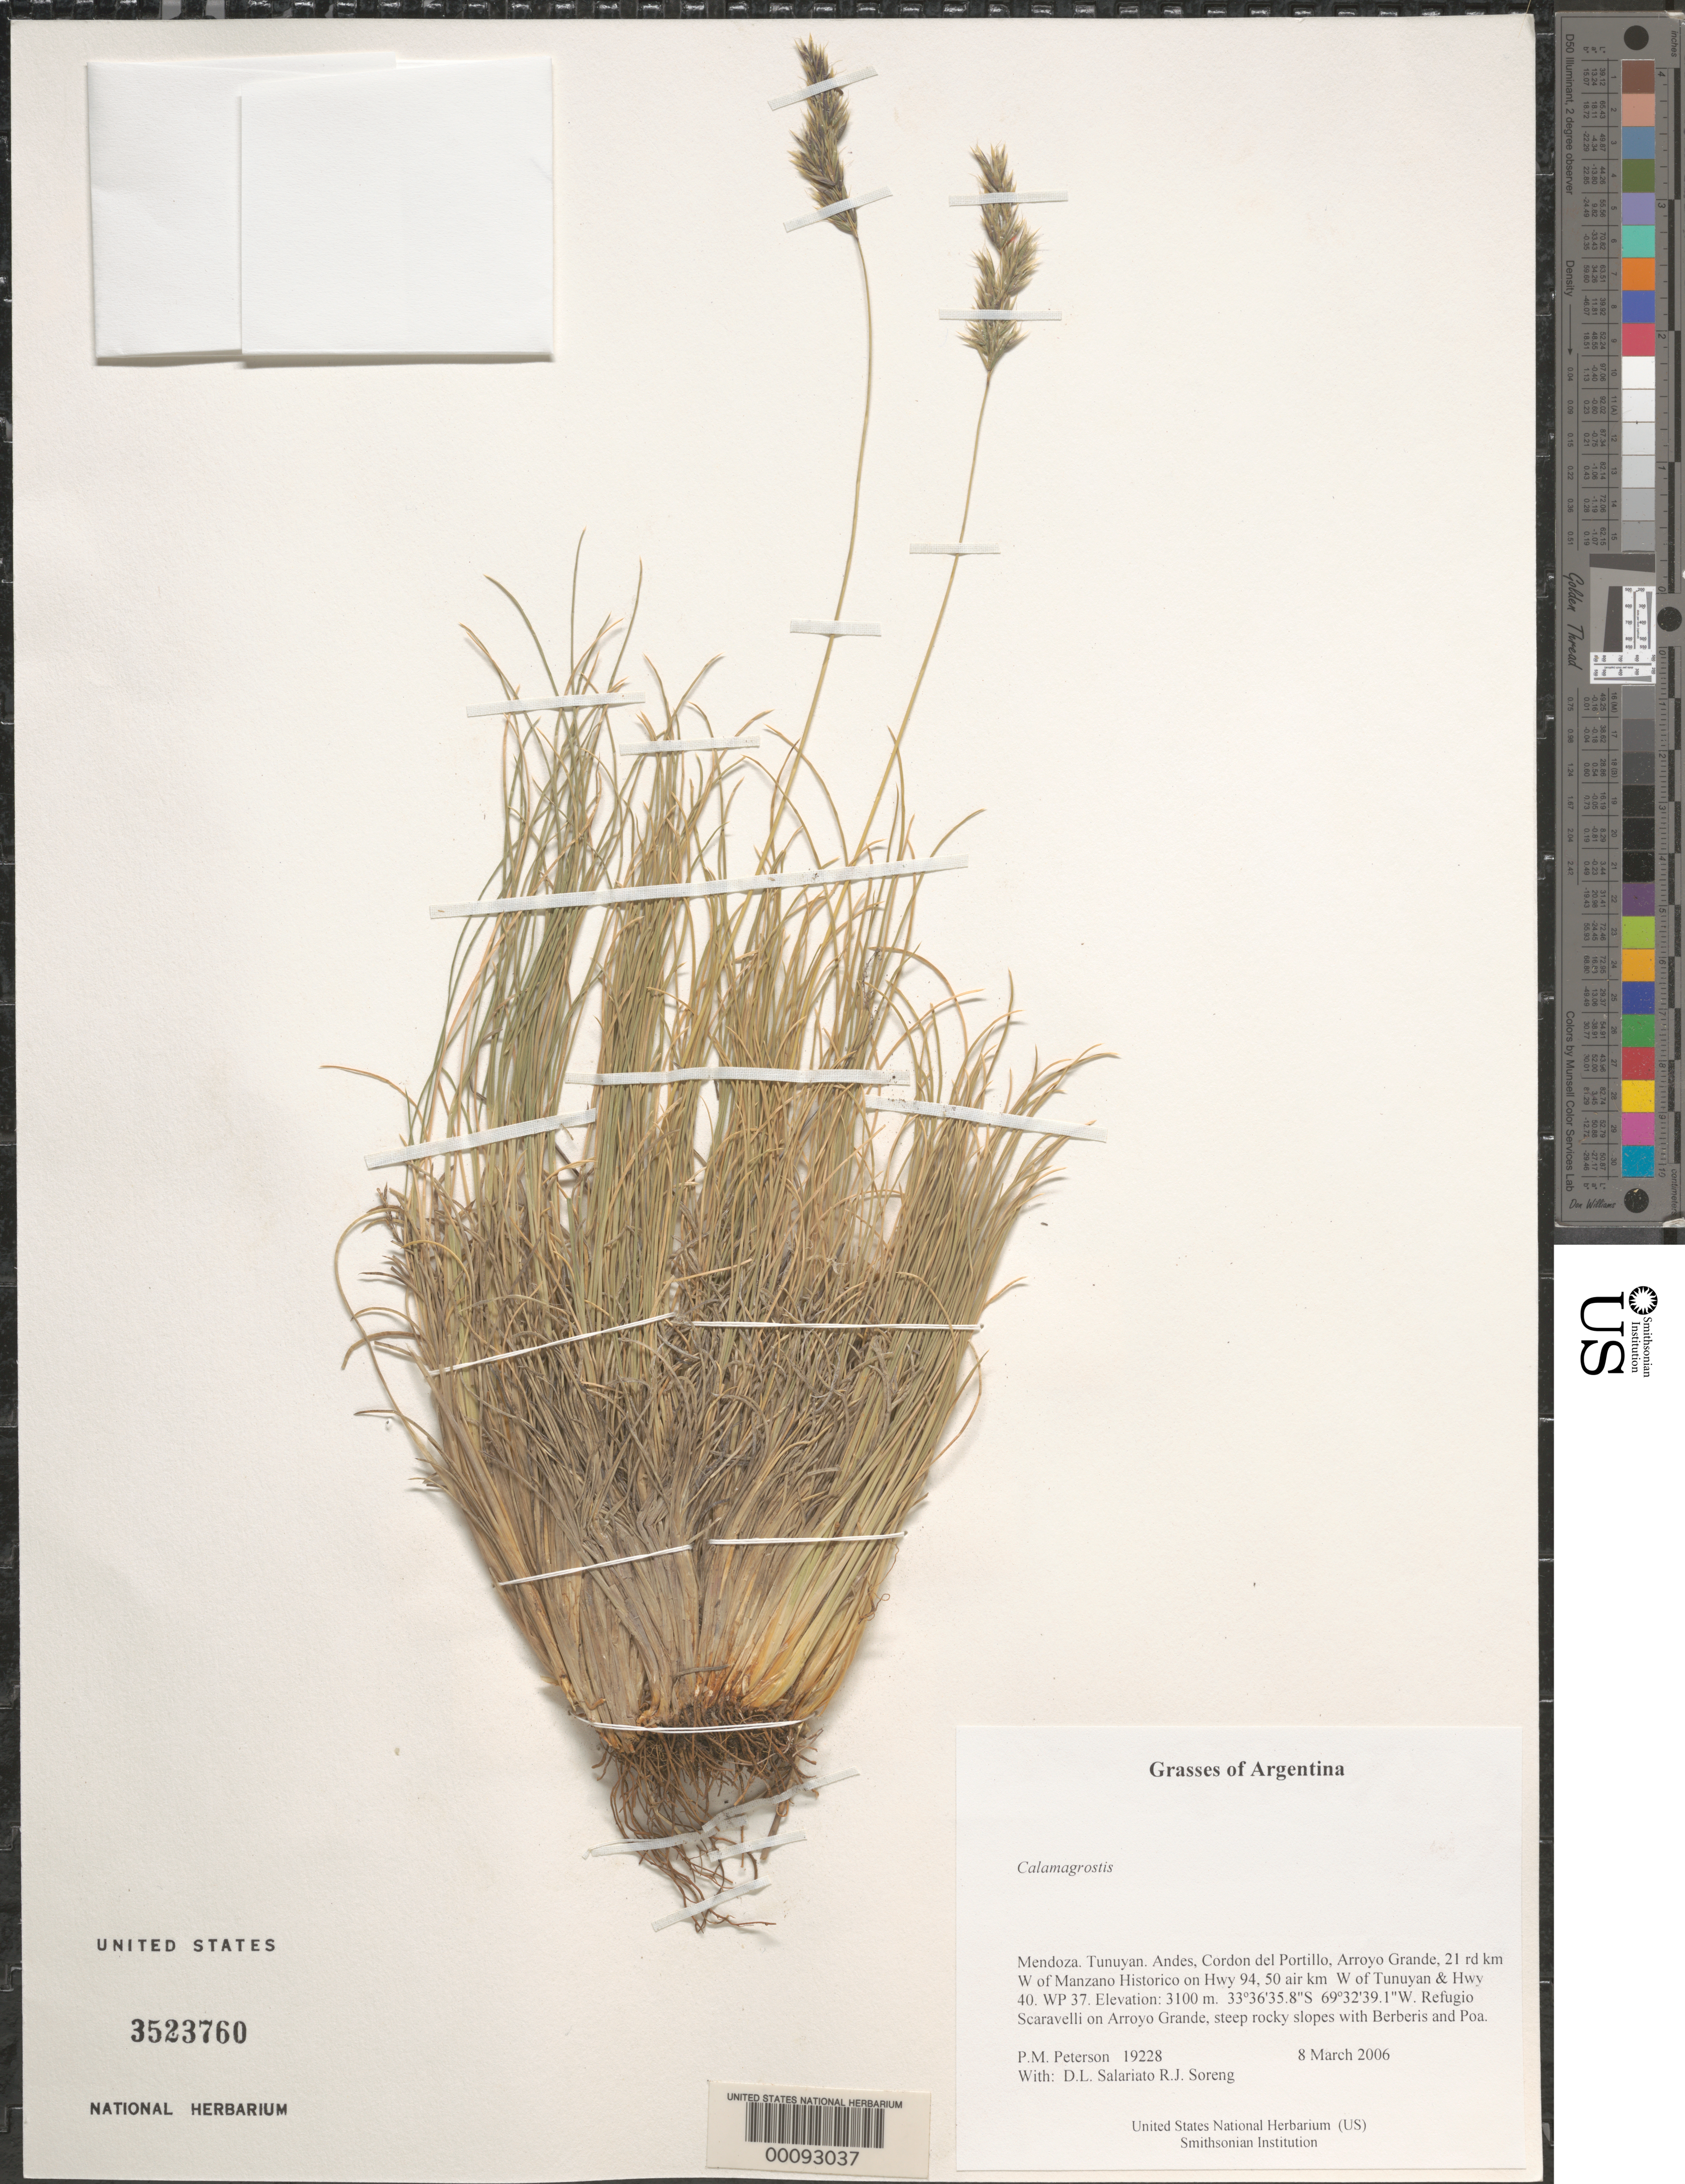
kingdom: Plantae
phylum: Tracheophyta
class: Liliopsida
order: Poales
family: Poaceae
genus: Deyeuxia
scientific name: Deyeuxia velutina var. velutina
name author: Nees & Meyen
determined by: Rúgolo de Agrasar, Z. E.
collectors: P. M. Peterson, R. J. Soreng, D. Salariato & A. Panizza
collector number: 19228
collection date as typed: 08 Mar 2006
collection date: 2006-03-08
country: Argentina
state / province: Mendoza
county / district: Tunuyan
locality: Andes, Cordon del Portillo, Arroyo Grande, 21 rd km W of Manzano Historico on Hwy 94, 50 air km W of Tunuyan & Hwy 40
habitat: Refugio Scaravelli on Arroyo Grande, steep rocky slopes with Berberis and Poa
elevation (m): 3100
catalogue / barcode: US 3523760